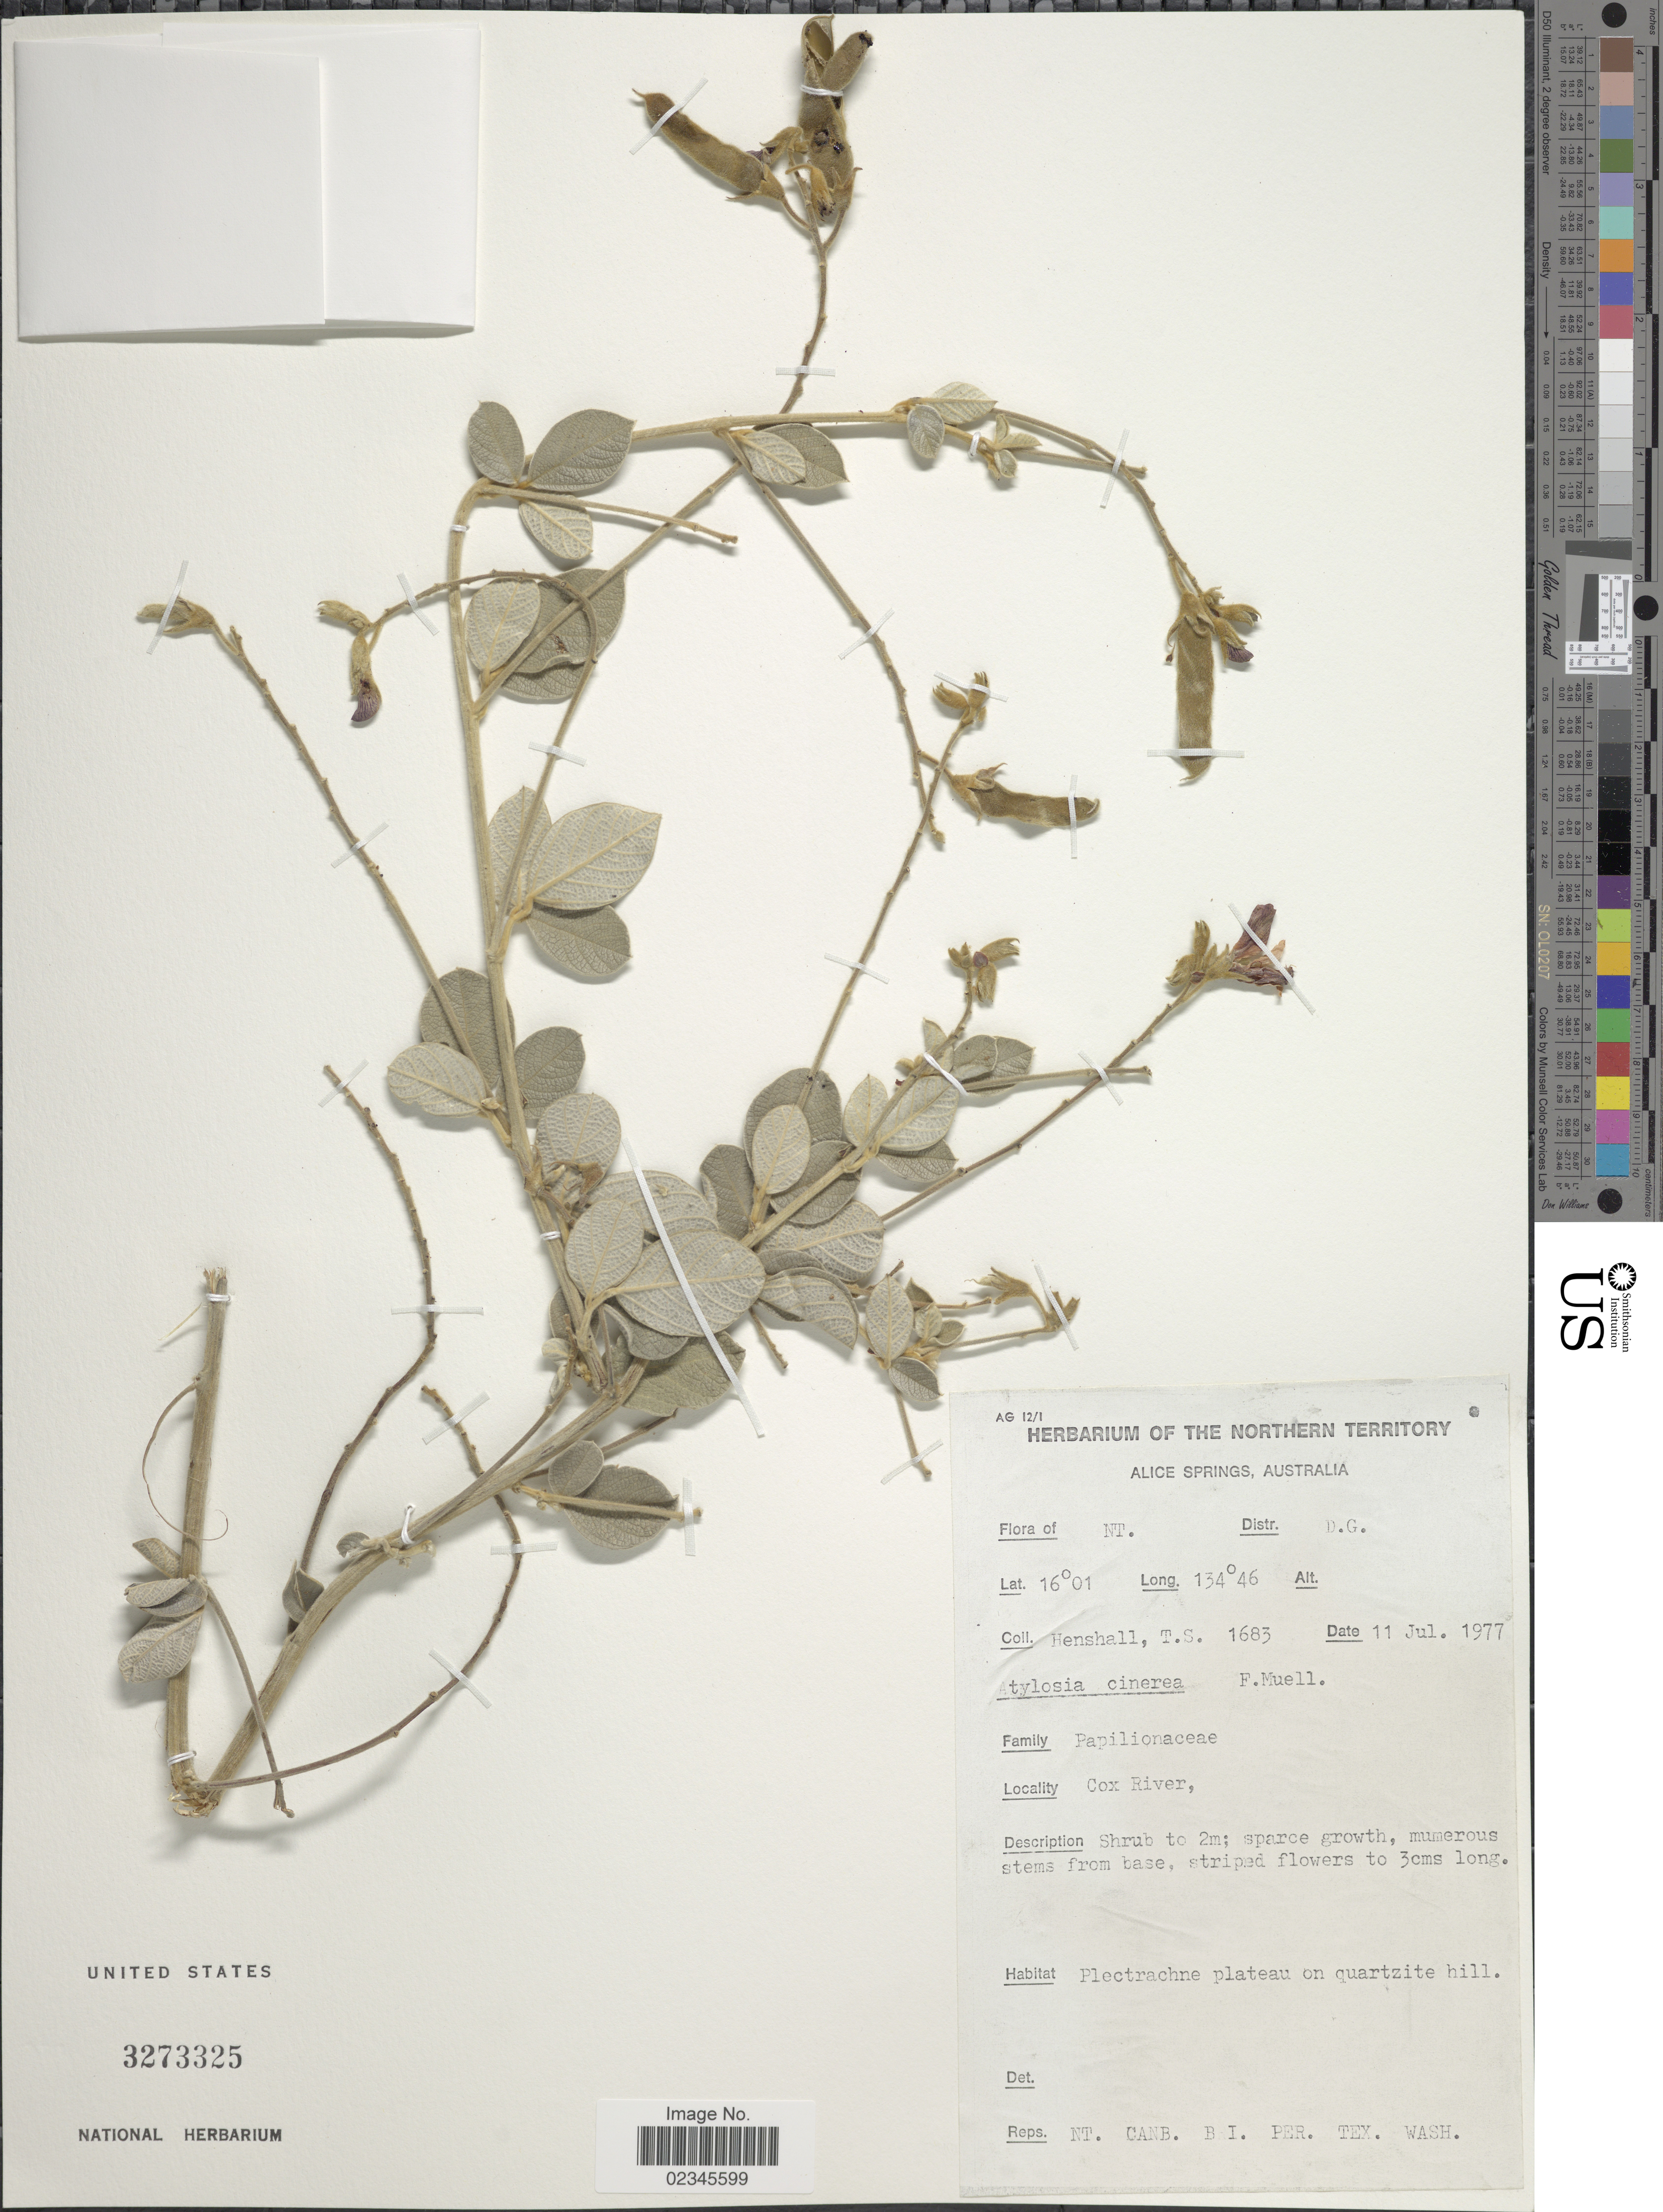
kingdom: Plantae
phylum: Tracheophyta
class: Magnoliopsida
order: Fabales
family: Fabaceae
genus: Cajanus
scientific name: Cajanus cinereus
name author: (F. Muell. ex Benth.) F. Muell.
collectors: T. Henshall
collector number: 1683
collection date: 1977-07-11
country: Australia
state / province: Northern Territory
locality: Cox River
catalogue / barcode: US 3273325